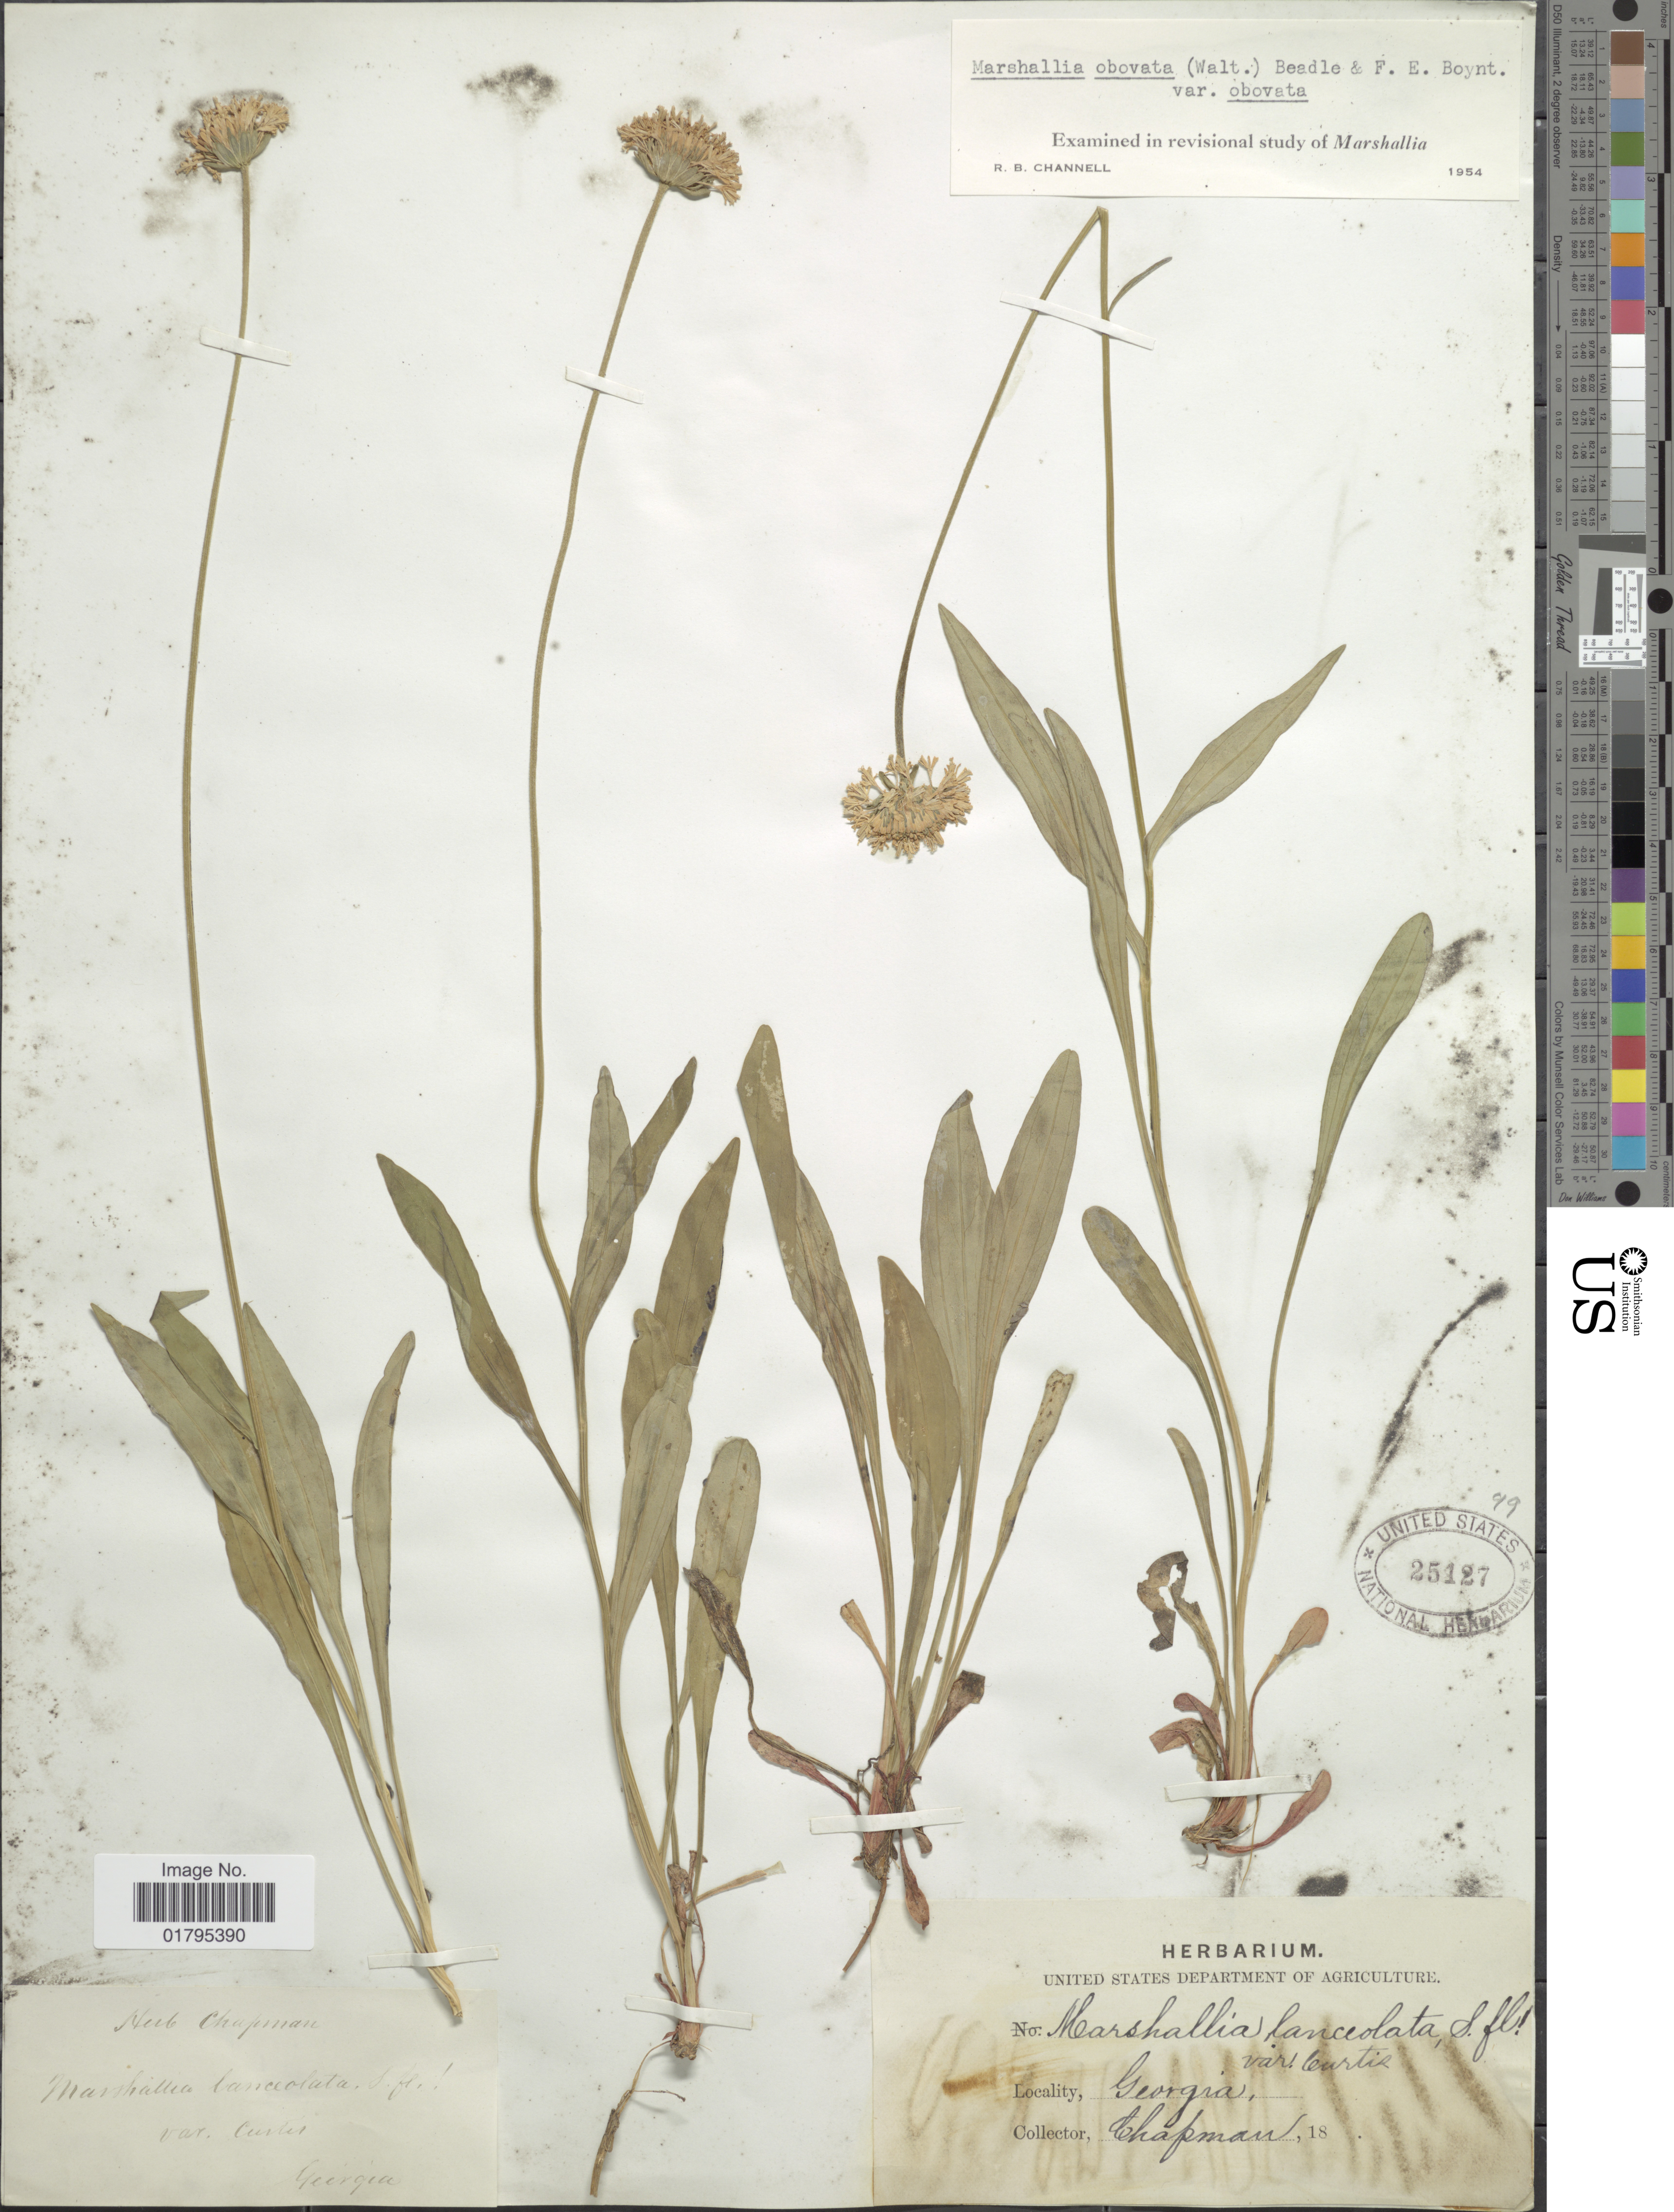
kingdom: Plantae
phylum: Tracheophyta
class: Magnoliopsida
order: Asterales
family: Asteraceae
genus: Marshallia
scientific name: Marshallia obovata var. obovata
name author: (Walter) Beadle & F.E. Boynton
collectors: A. Chapman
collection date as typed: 18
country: United States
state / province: Georgia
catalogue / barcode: US 25127